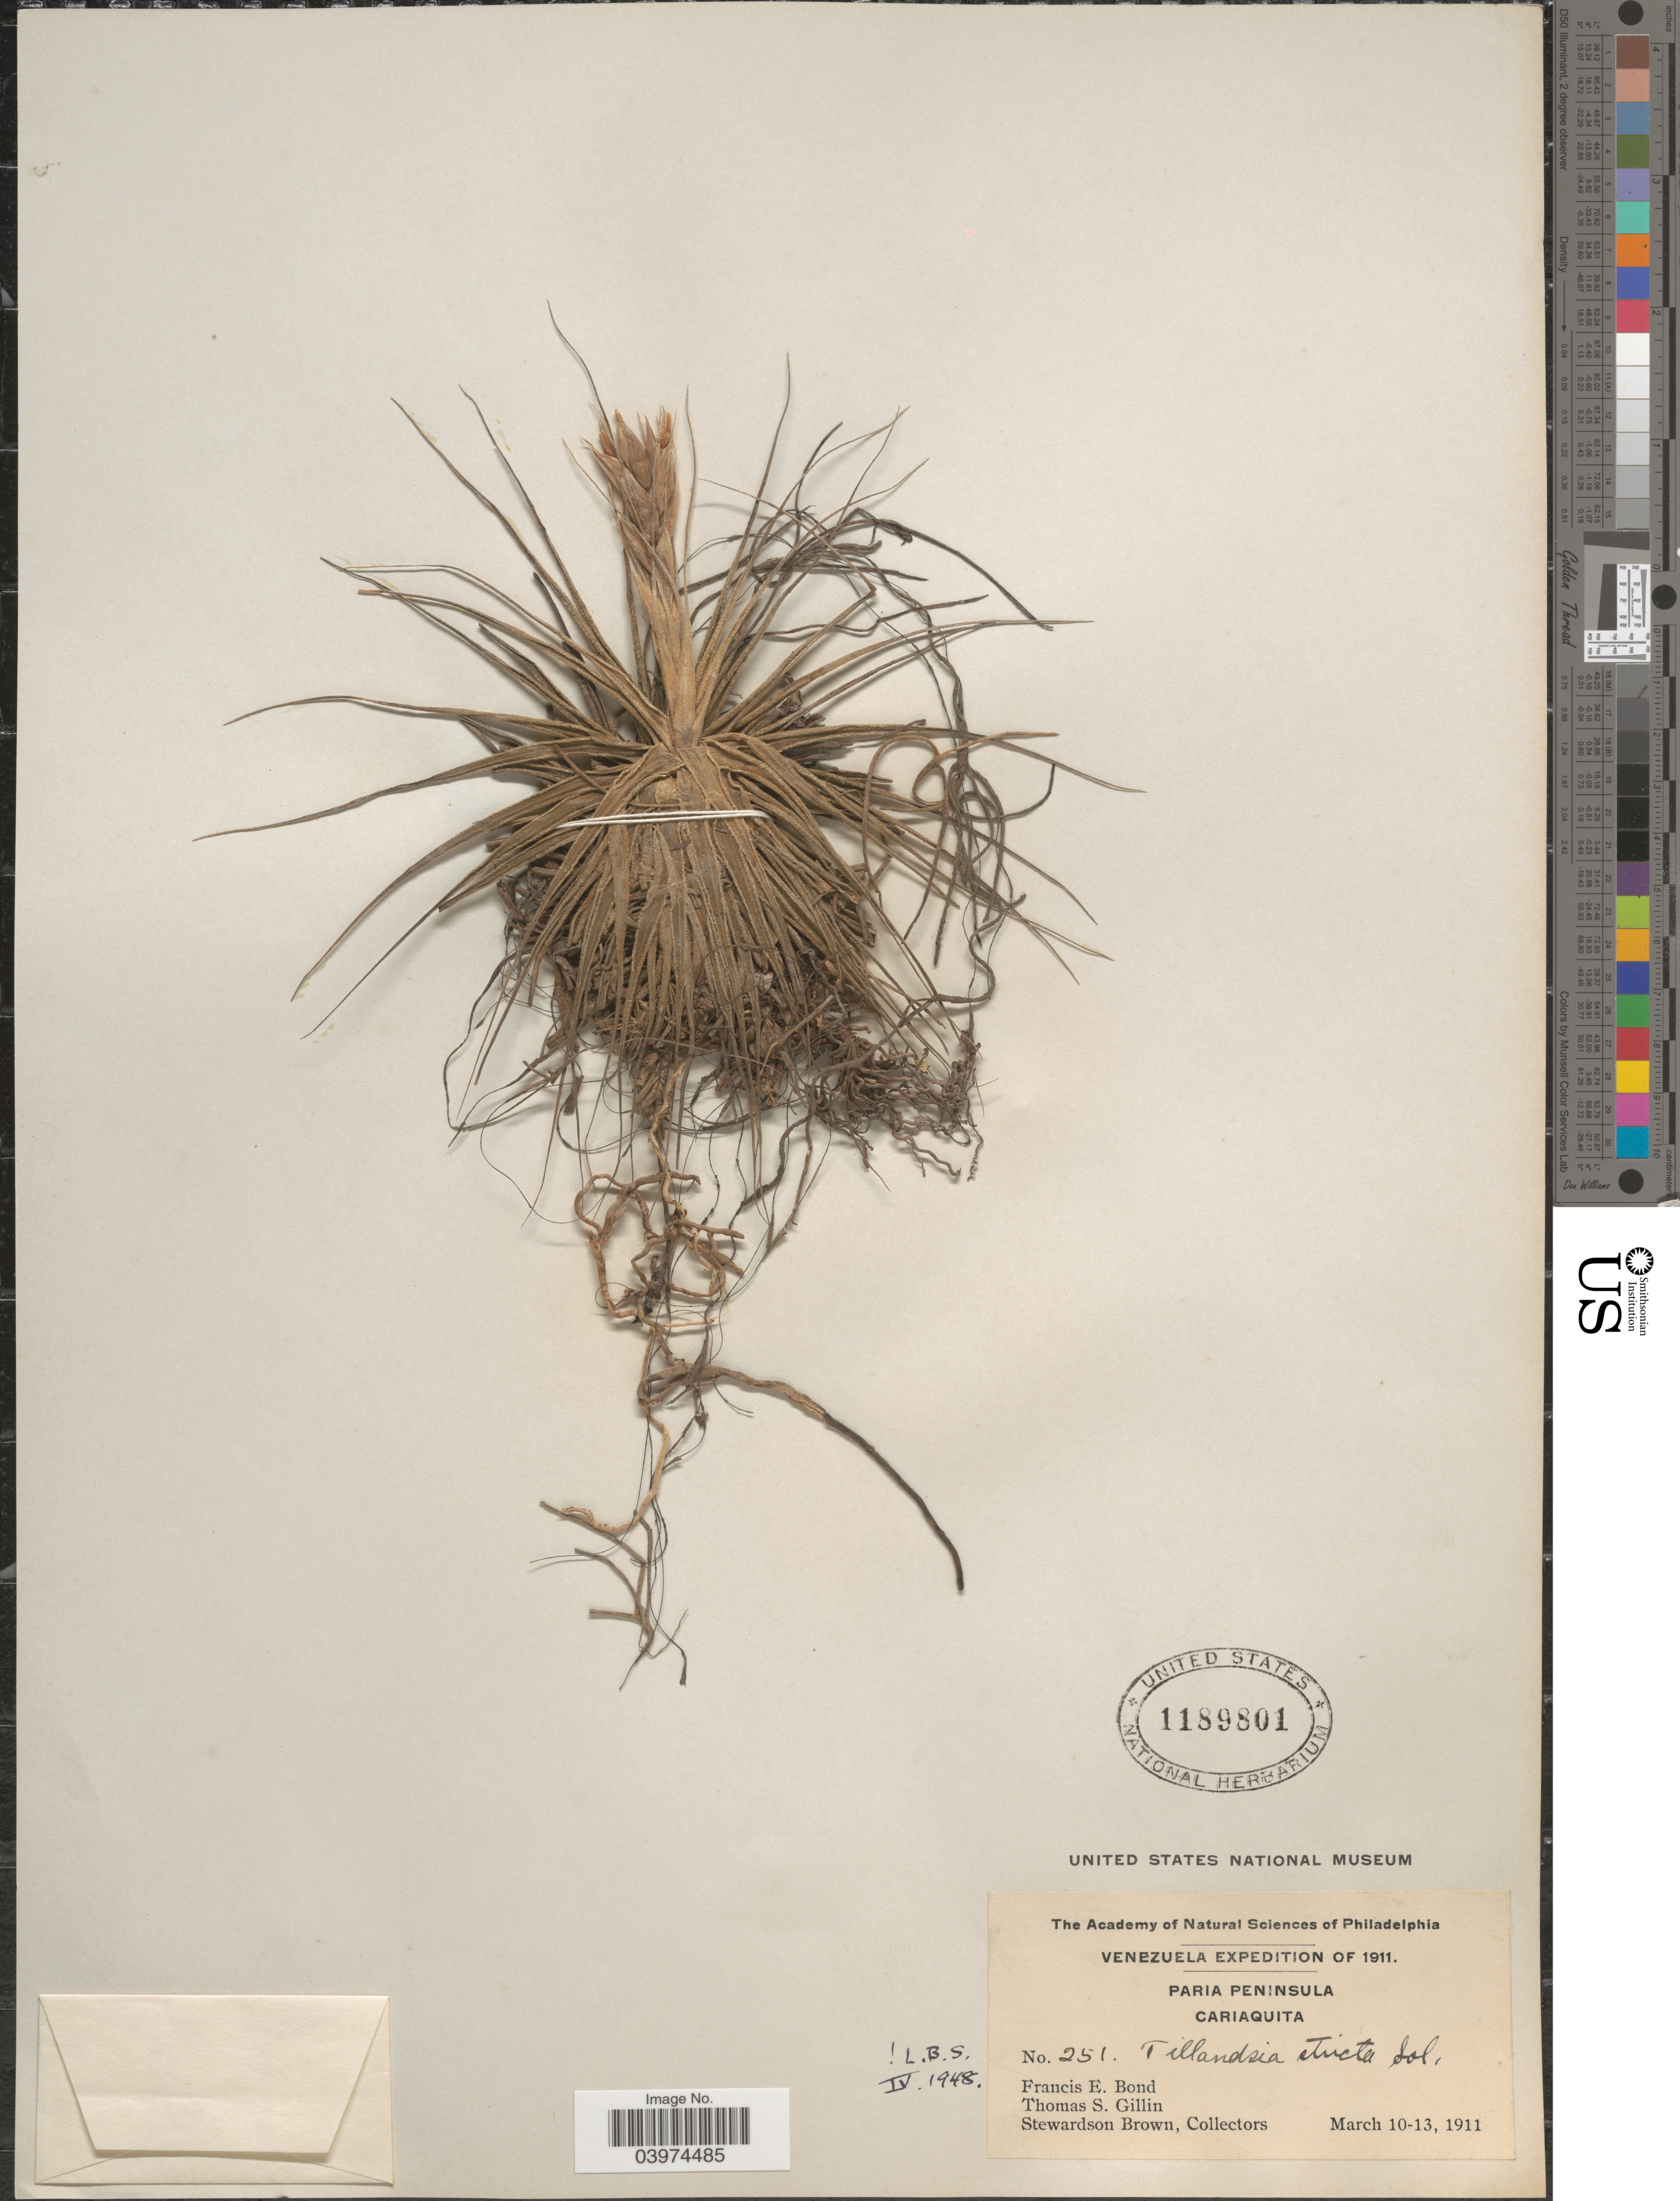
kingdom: Plantae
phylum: Tracheophyta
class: Liliopsida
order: Poales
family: Bromeliaceae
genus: Tillandsia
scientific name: Tillandsia stricta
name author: Sol. ex Ker Gawl.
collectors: F. Bond, T. Gillin & S. Brown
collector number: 251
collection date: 1911-03-10/1911-03-13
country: Venezuela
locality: Venezuela Expedition of 1911. Paria Peninsula. Cariaquita.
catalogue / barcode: US 1189801